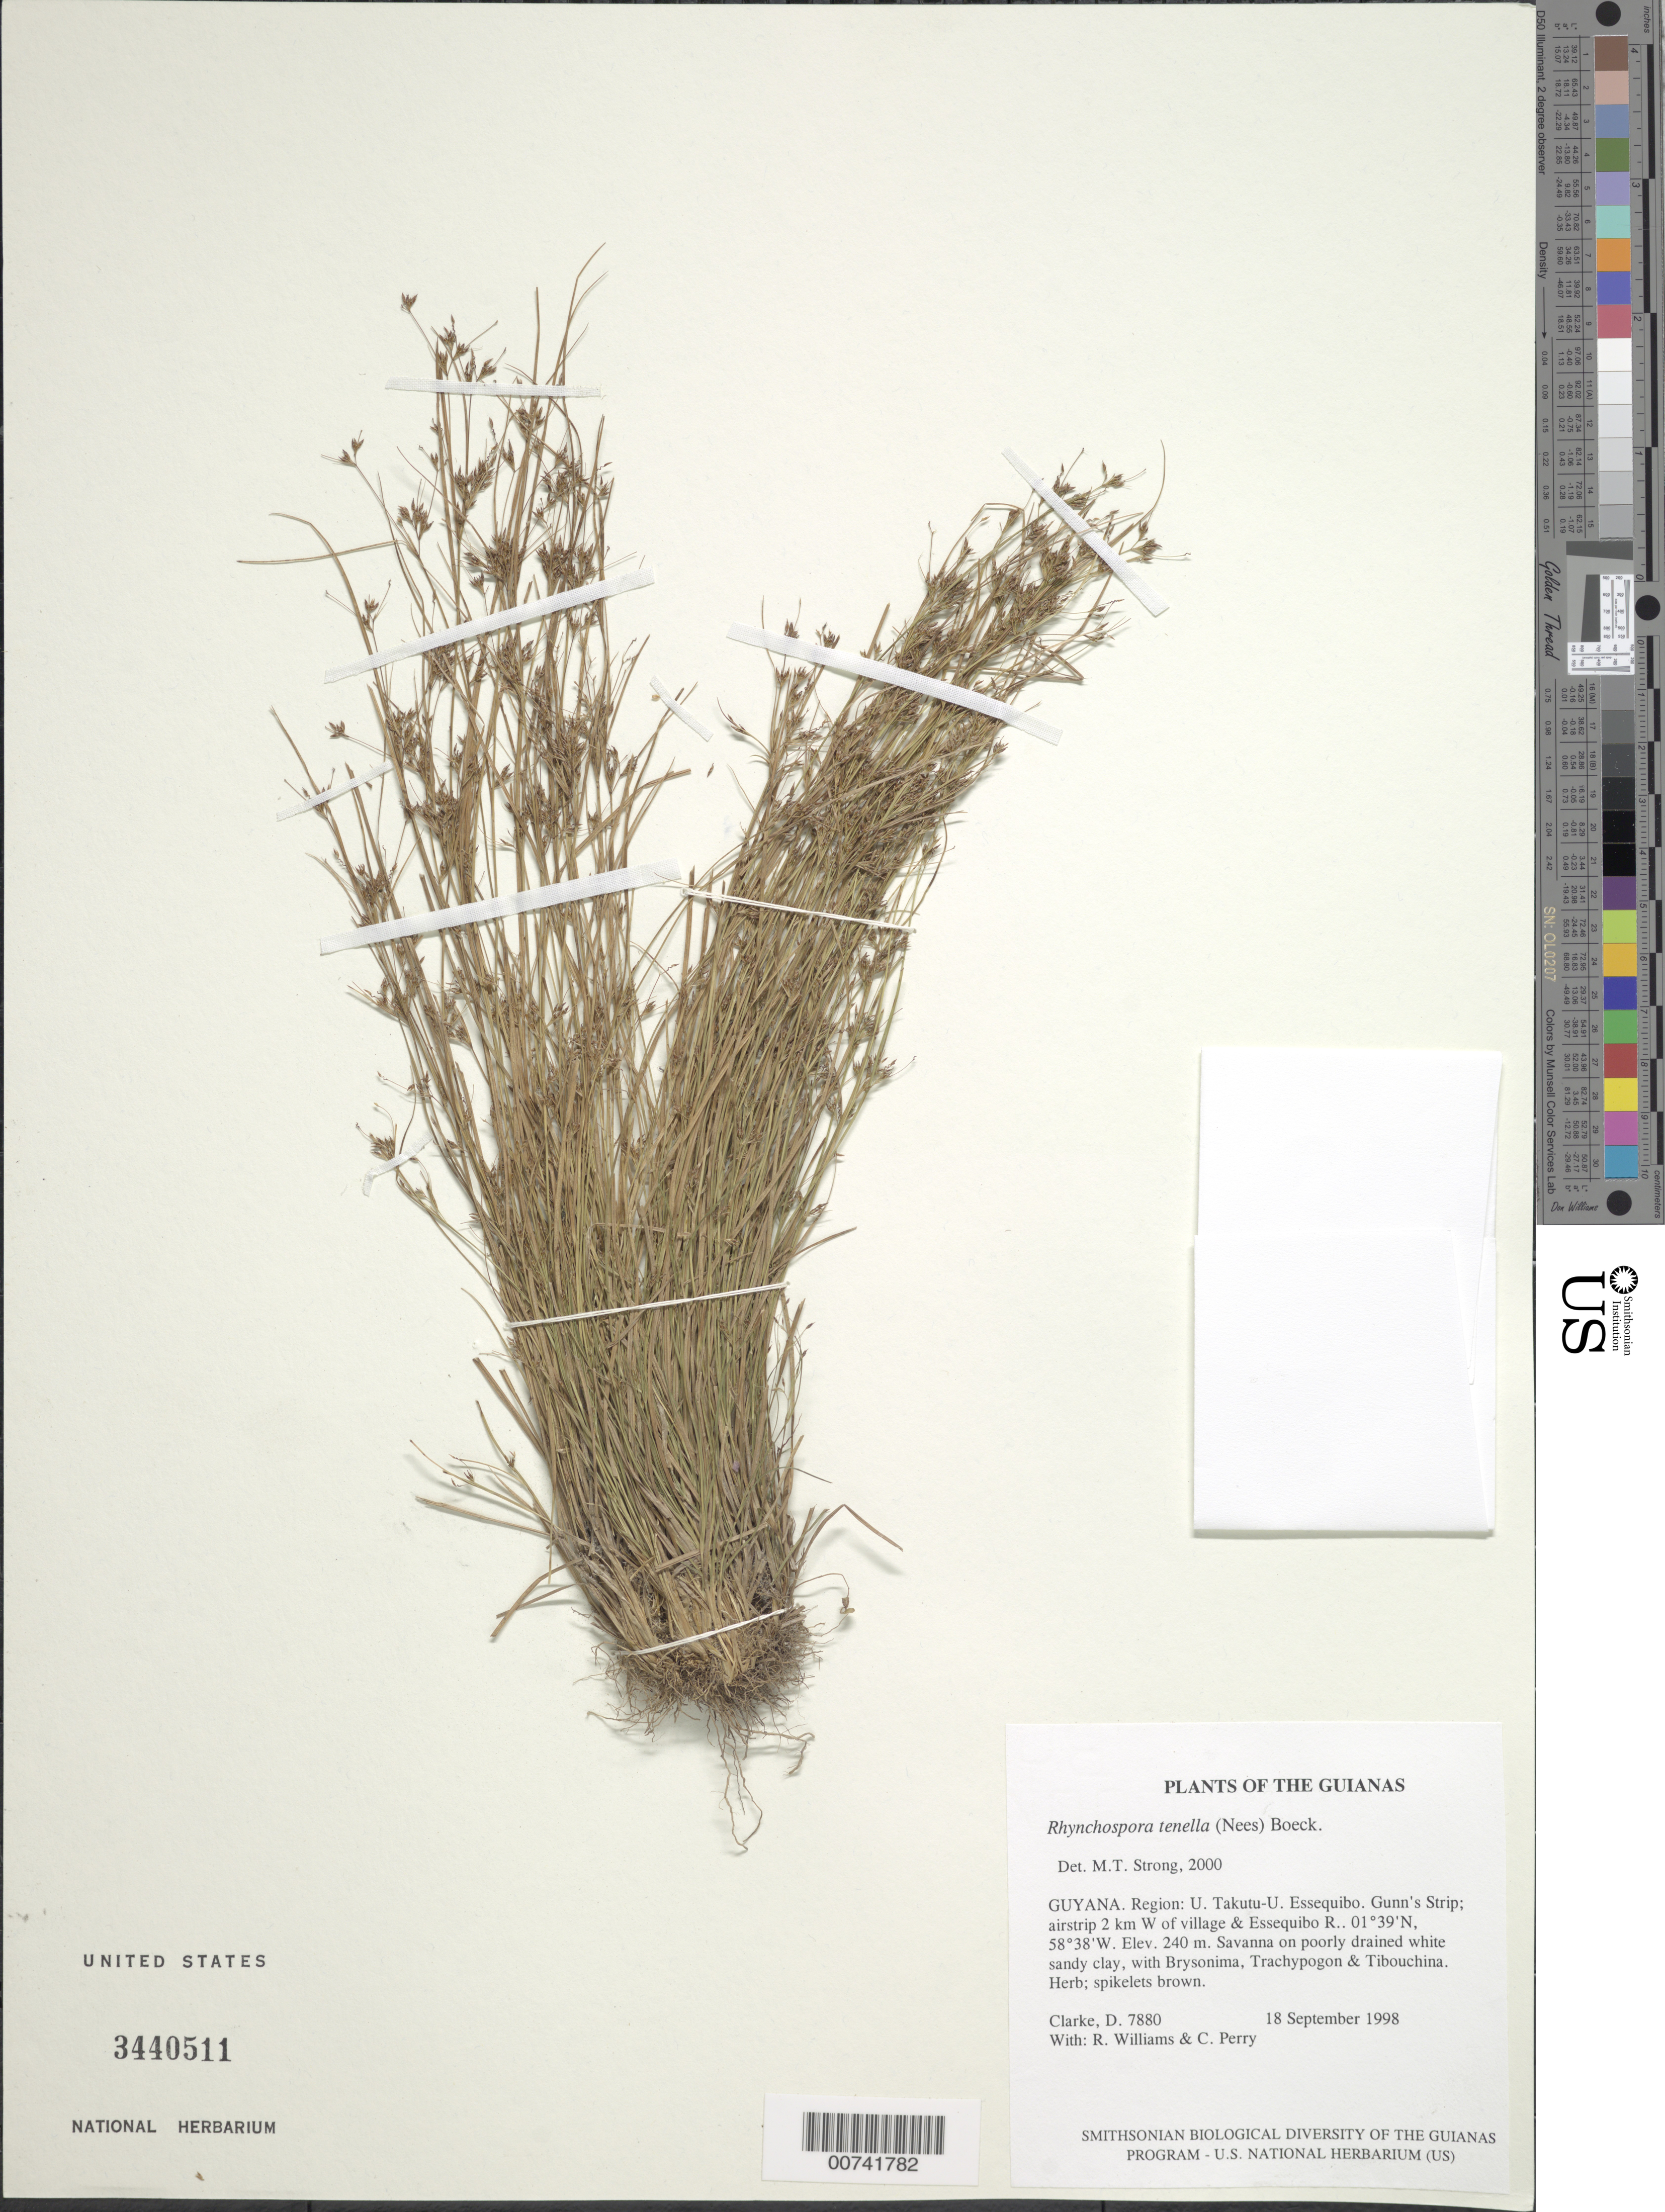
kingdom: Plantae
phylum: Tracheophyta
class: Liliopsida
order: Poales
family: Cyperaceae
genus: Rhynchospora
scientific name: Rhynchospora tenella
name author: (Nees) Boeckeler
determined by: Strong, M. T., (US), Smithsonian Institution - National Museum of Natural History (UNITED STATES)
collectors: H. D. Clarke, R. Williams & C. Perry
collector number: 7880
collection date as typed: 18 September 1998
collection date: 1998-09-18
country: Guyana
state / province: U. Takutu-U. Essequibo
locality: Gunn's Strip; airstrip 2 km W of village & Essequibo R.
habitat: Savanna on poorly drained white sandy clay, with Brysonima, Trachypogon & Tibouchina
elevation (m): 240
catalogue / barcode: US 3440511